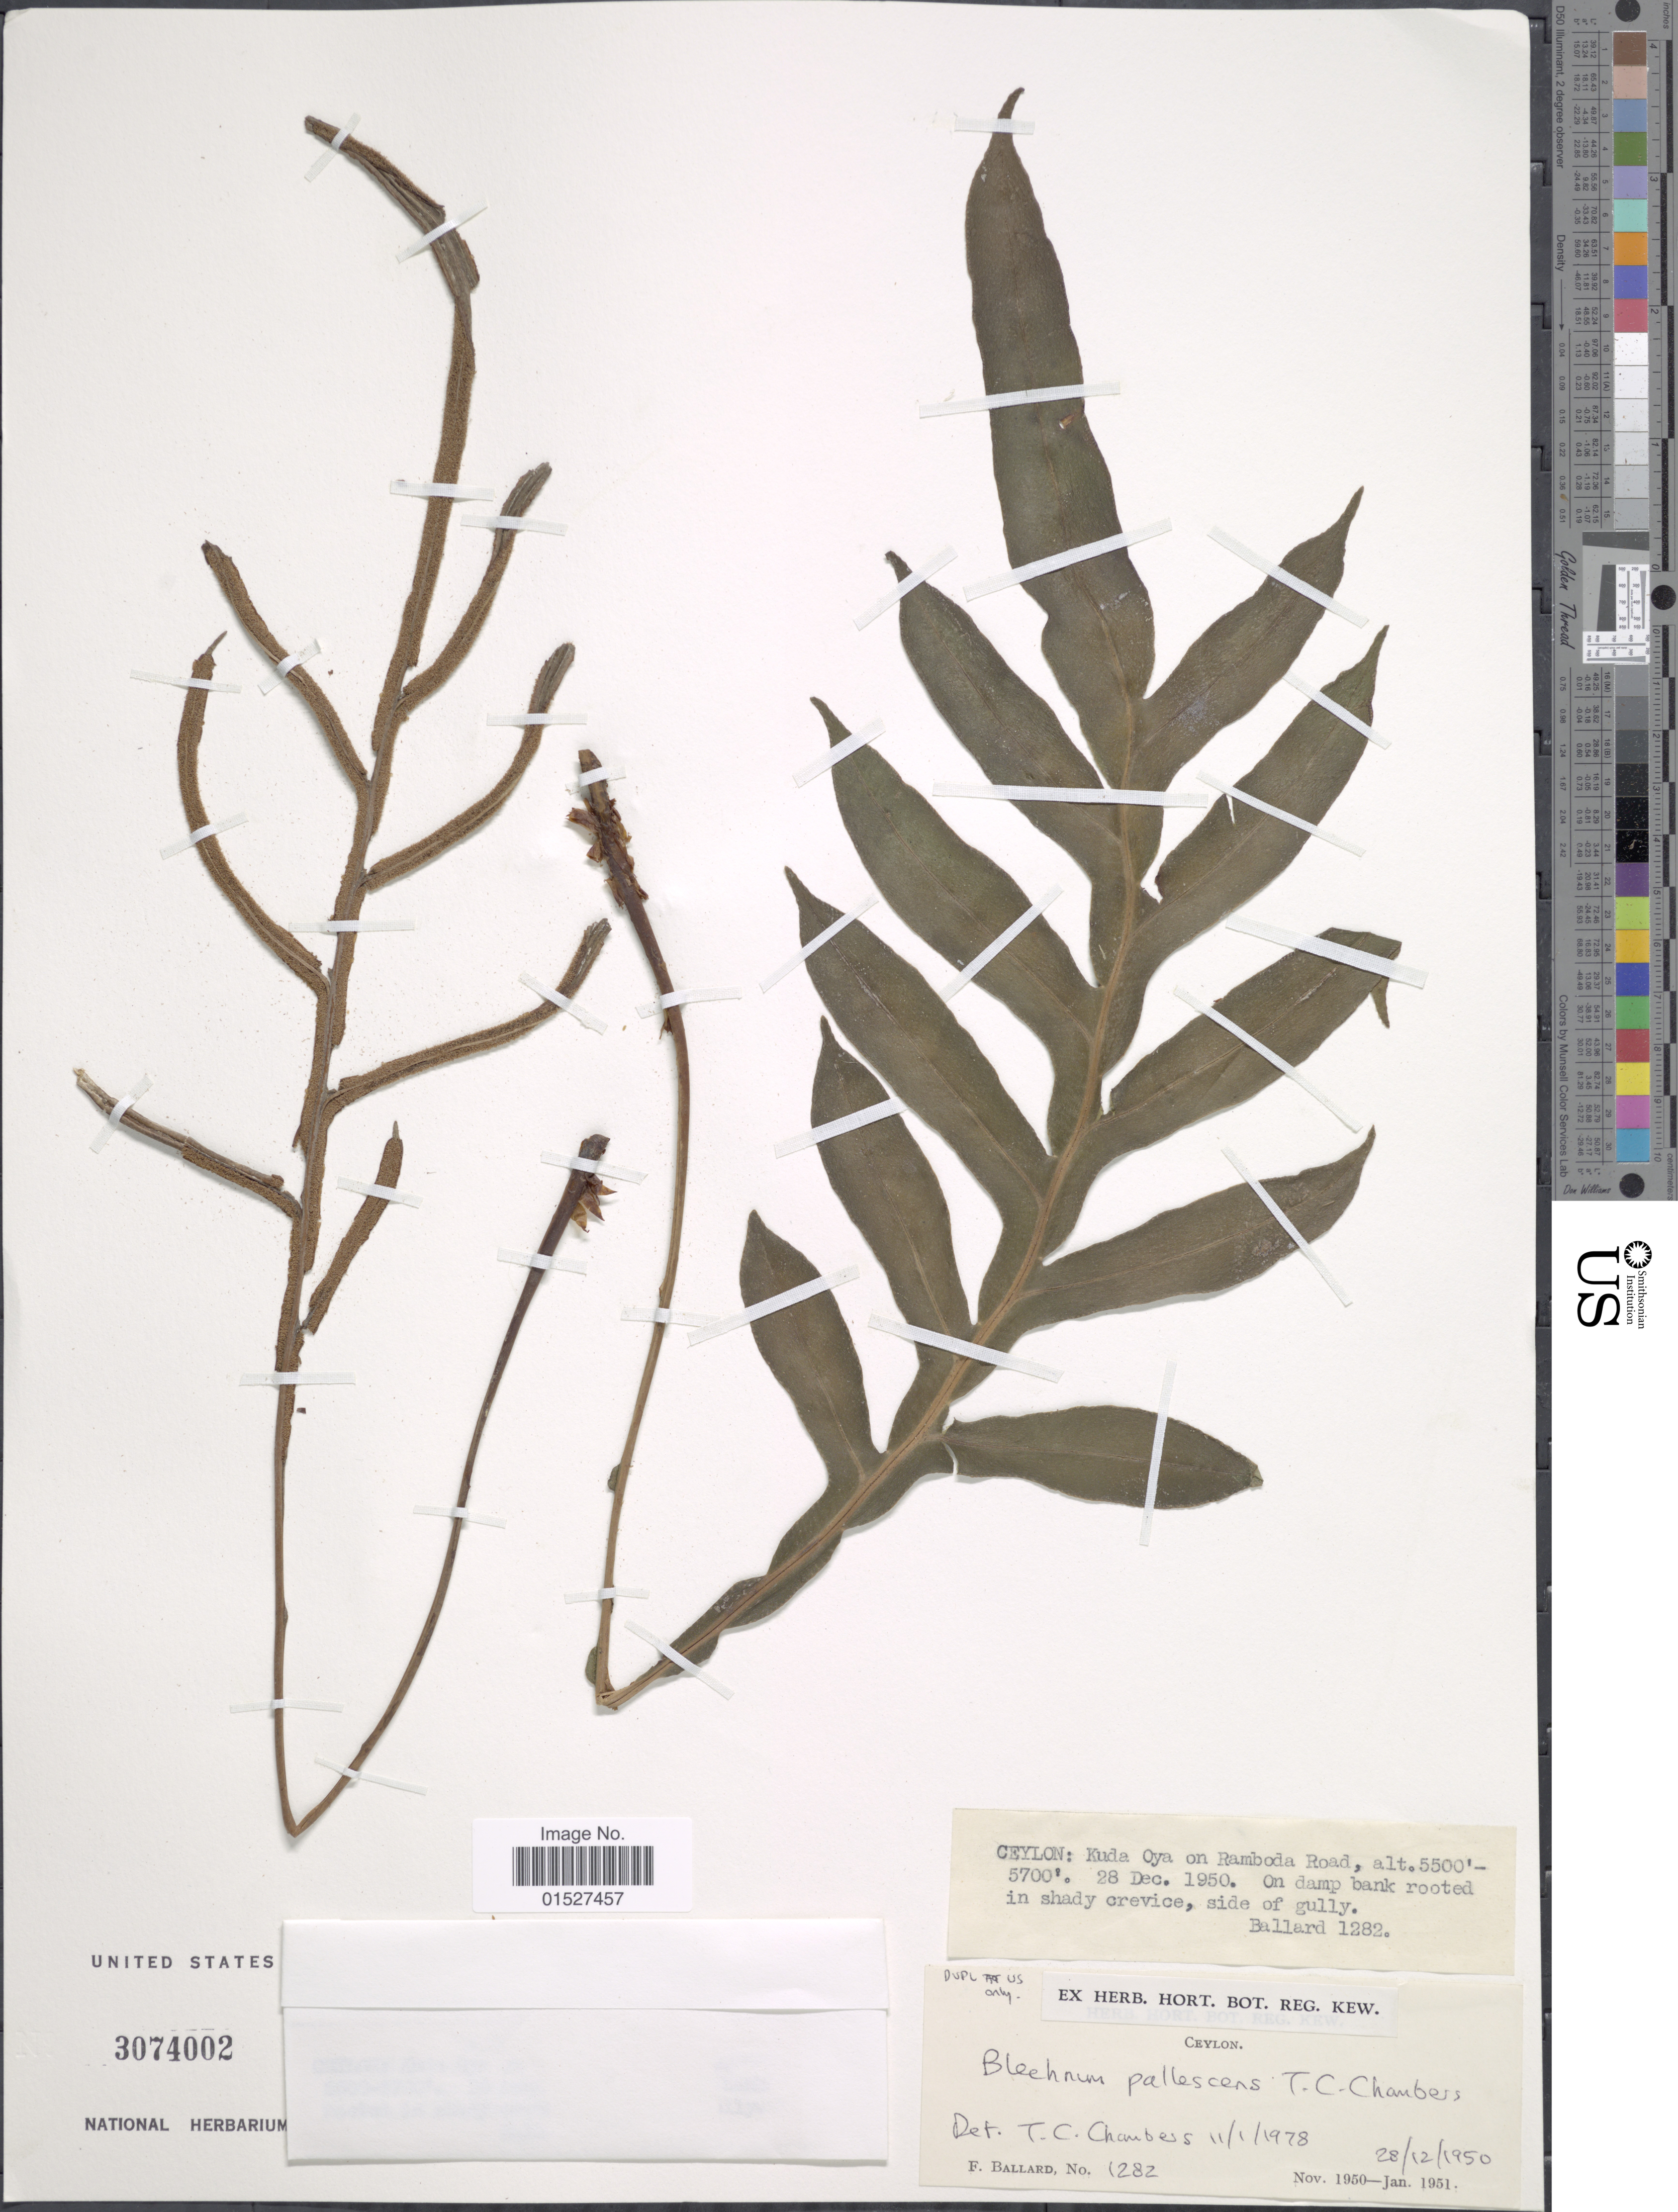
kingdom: Plantae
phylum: Tracheophyta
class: Polypodiopsida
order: Polypodiales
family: Blechnaceae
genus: Blechnum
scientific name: Blechnum patersonii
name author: (R. Br.) Mett.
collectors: F. Ballard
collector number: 1282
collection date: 1950-12-28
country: Sri Lanka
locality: Ceylon: Kuda Oya on Ramboda Road.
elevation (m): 1737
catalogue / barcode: US 3074002